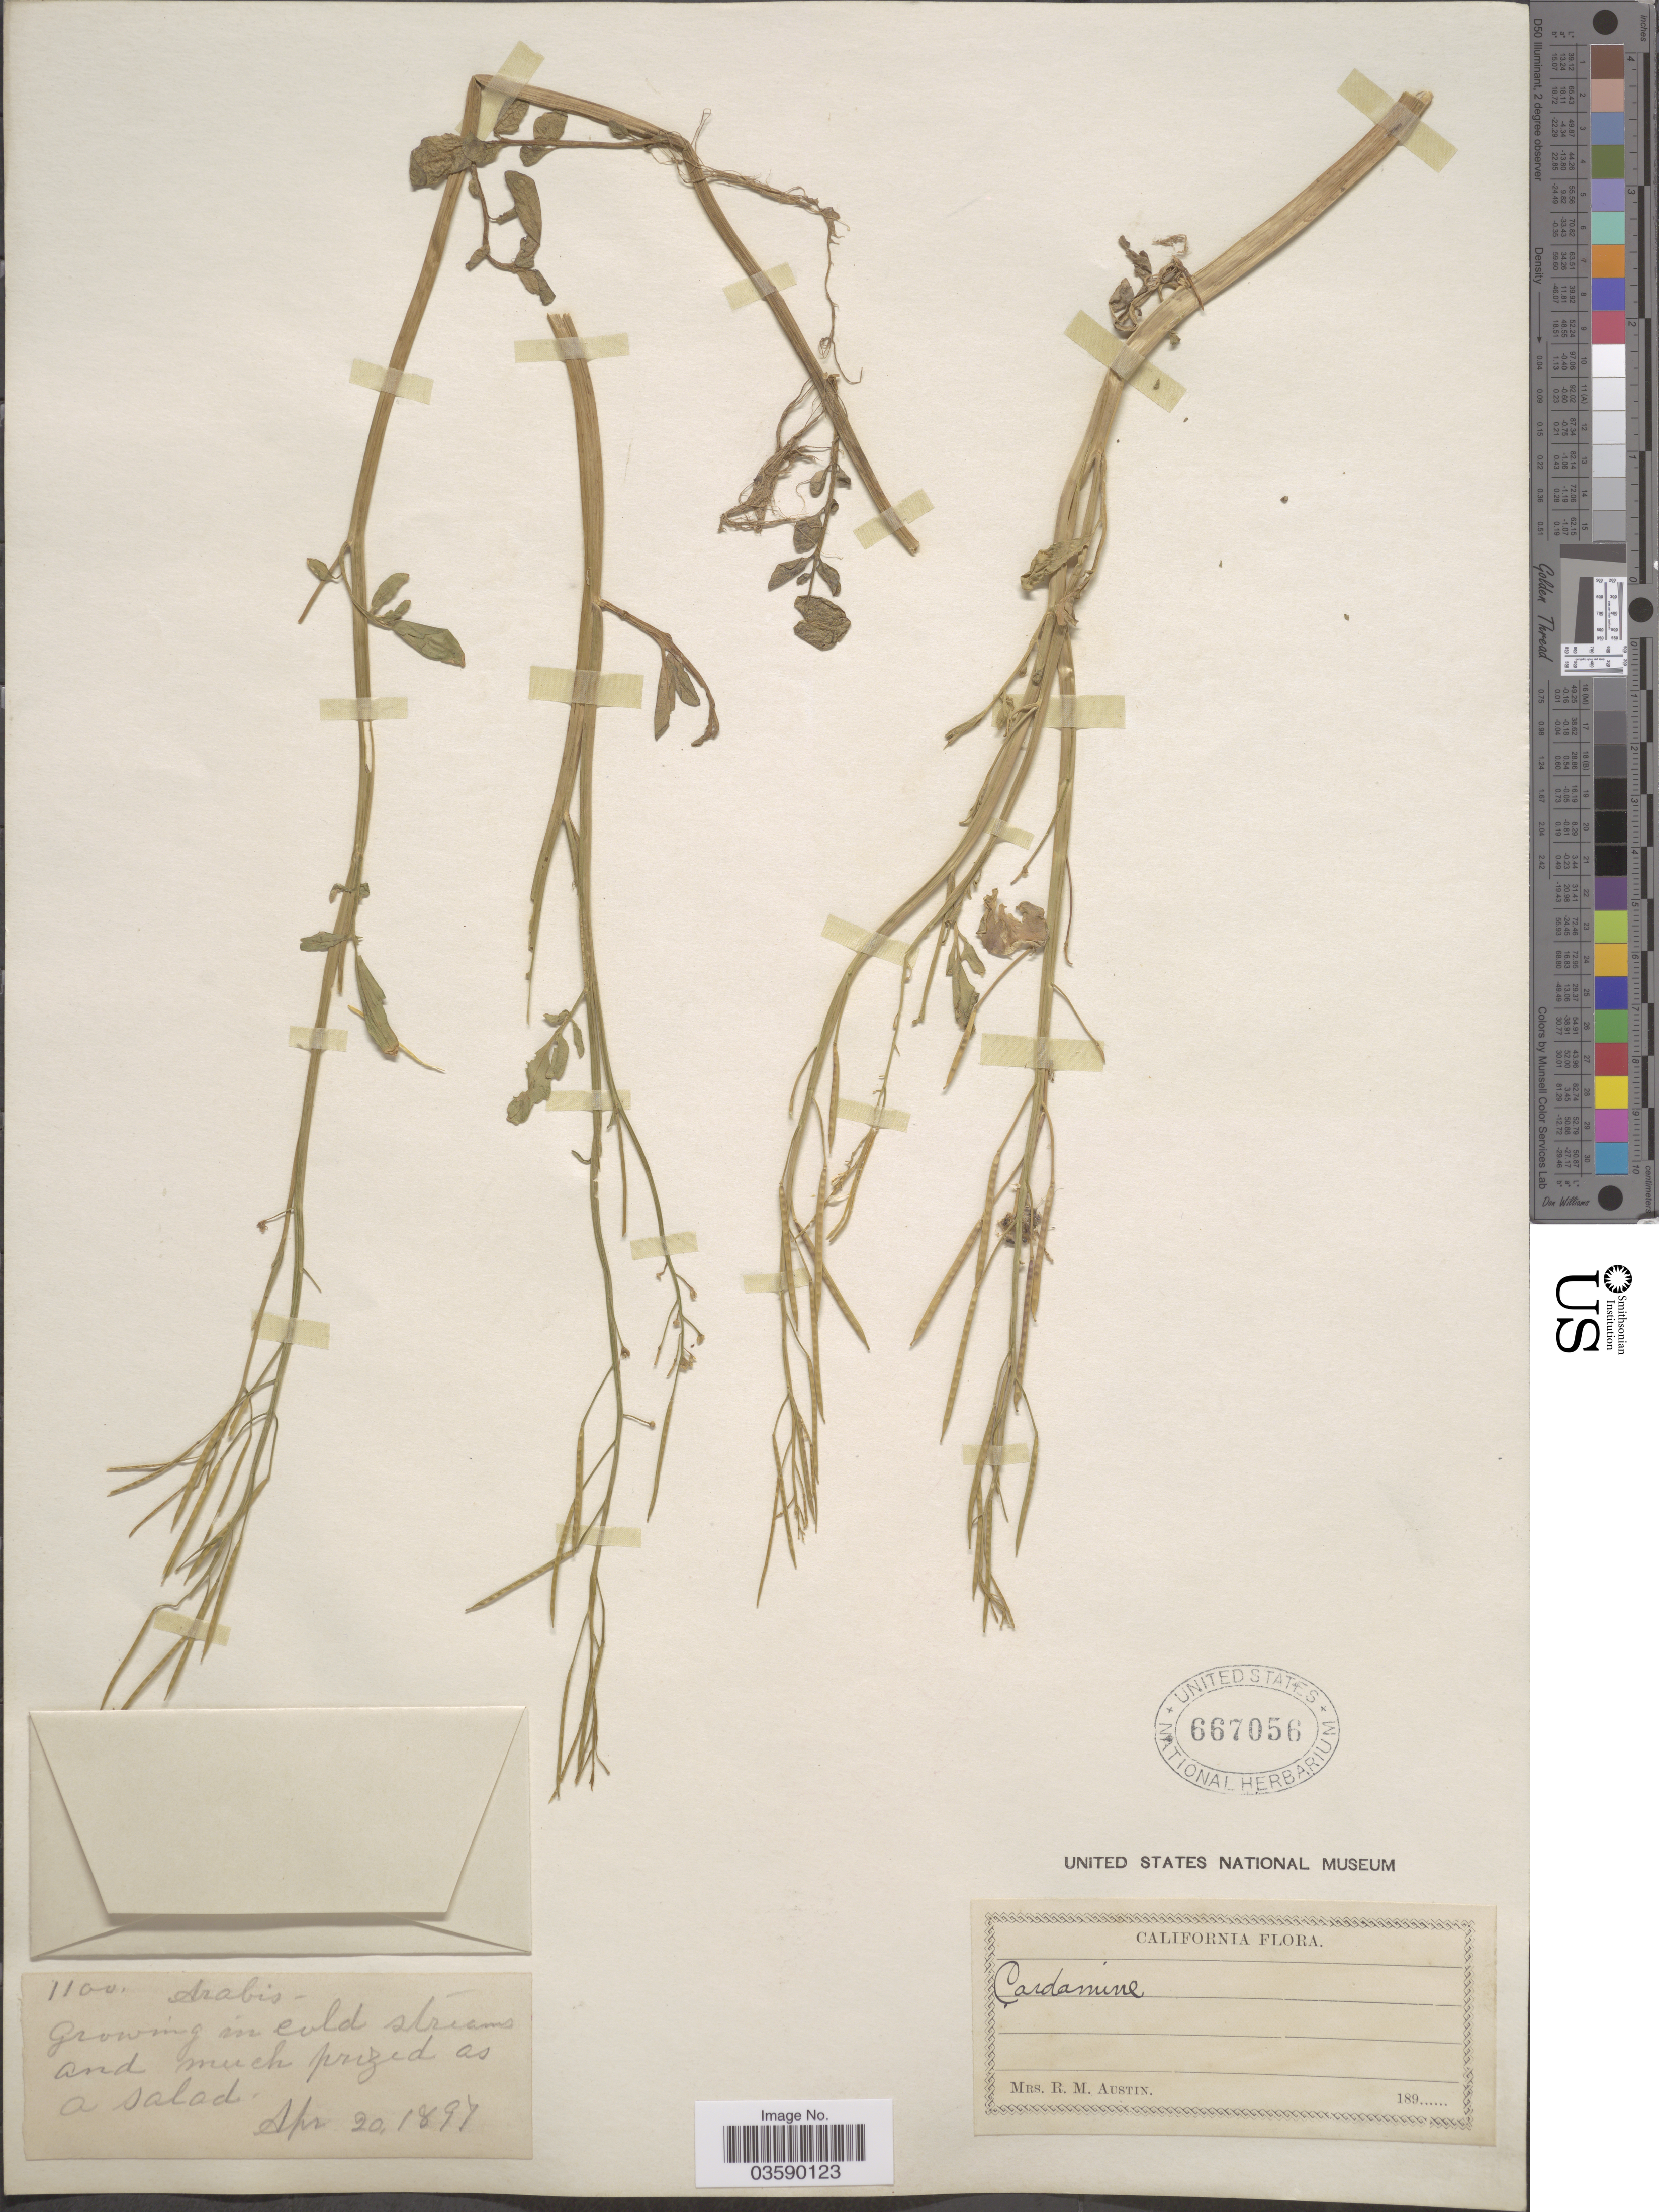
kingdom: Plantae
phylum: Tracheophyta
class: Magnoliopsida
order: Brassicales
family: Brassicaceae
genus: Cardamine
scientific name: Cardamine sp.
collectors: R. Austin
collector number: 1100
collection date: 1897-04-20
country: United States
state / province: California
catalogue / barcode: US 667056